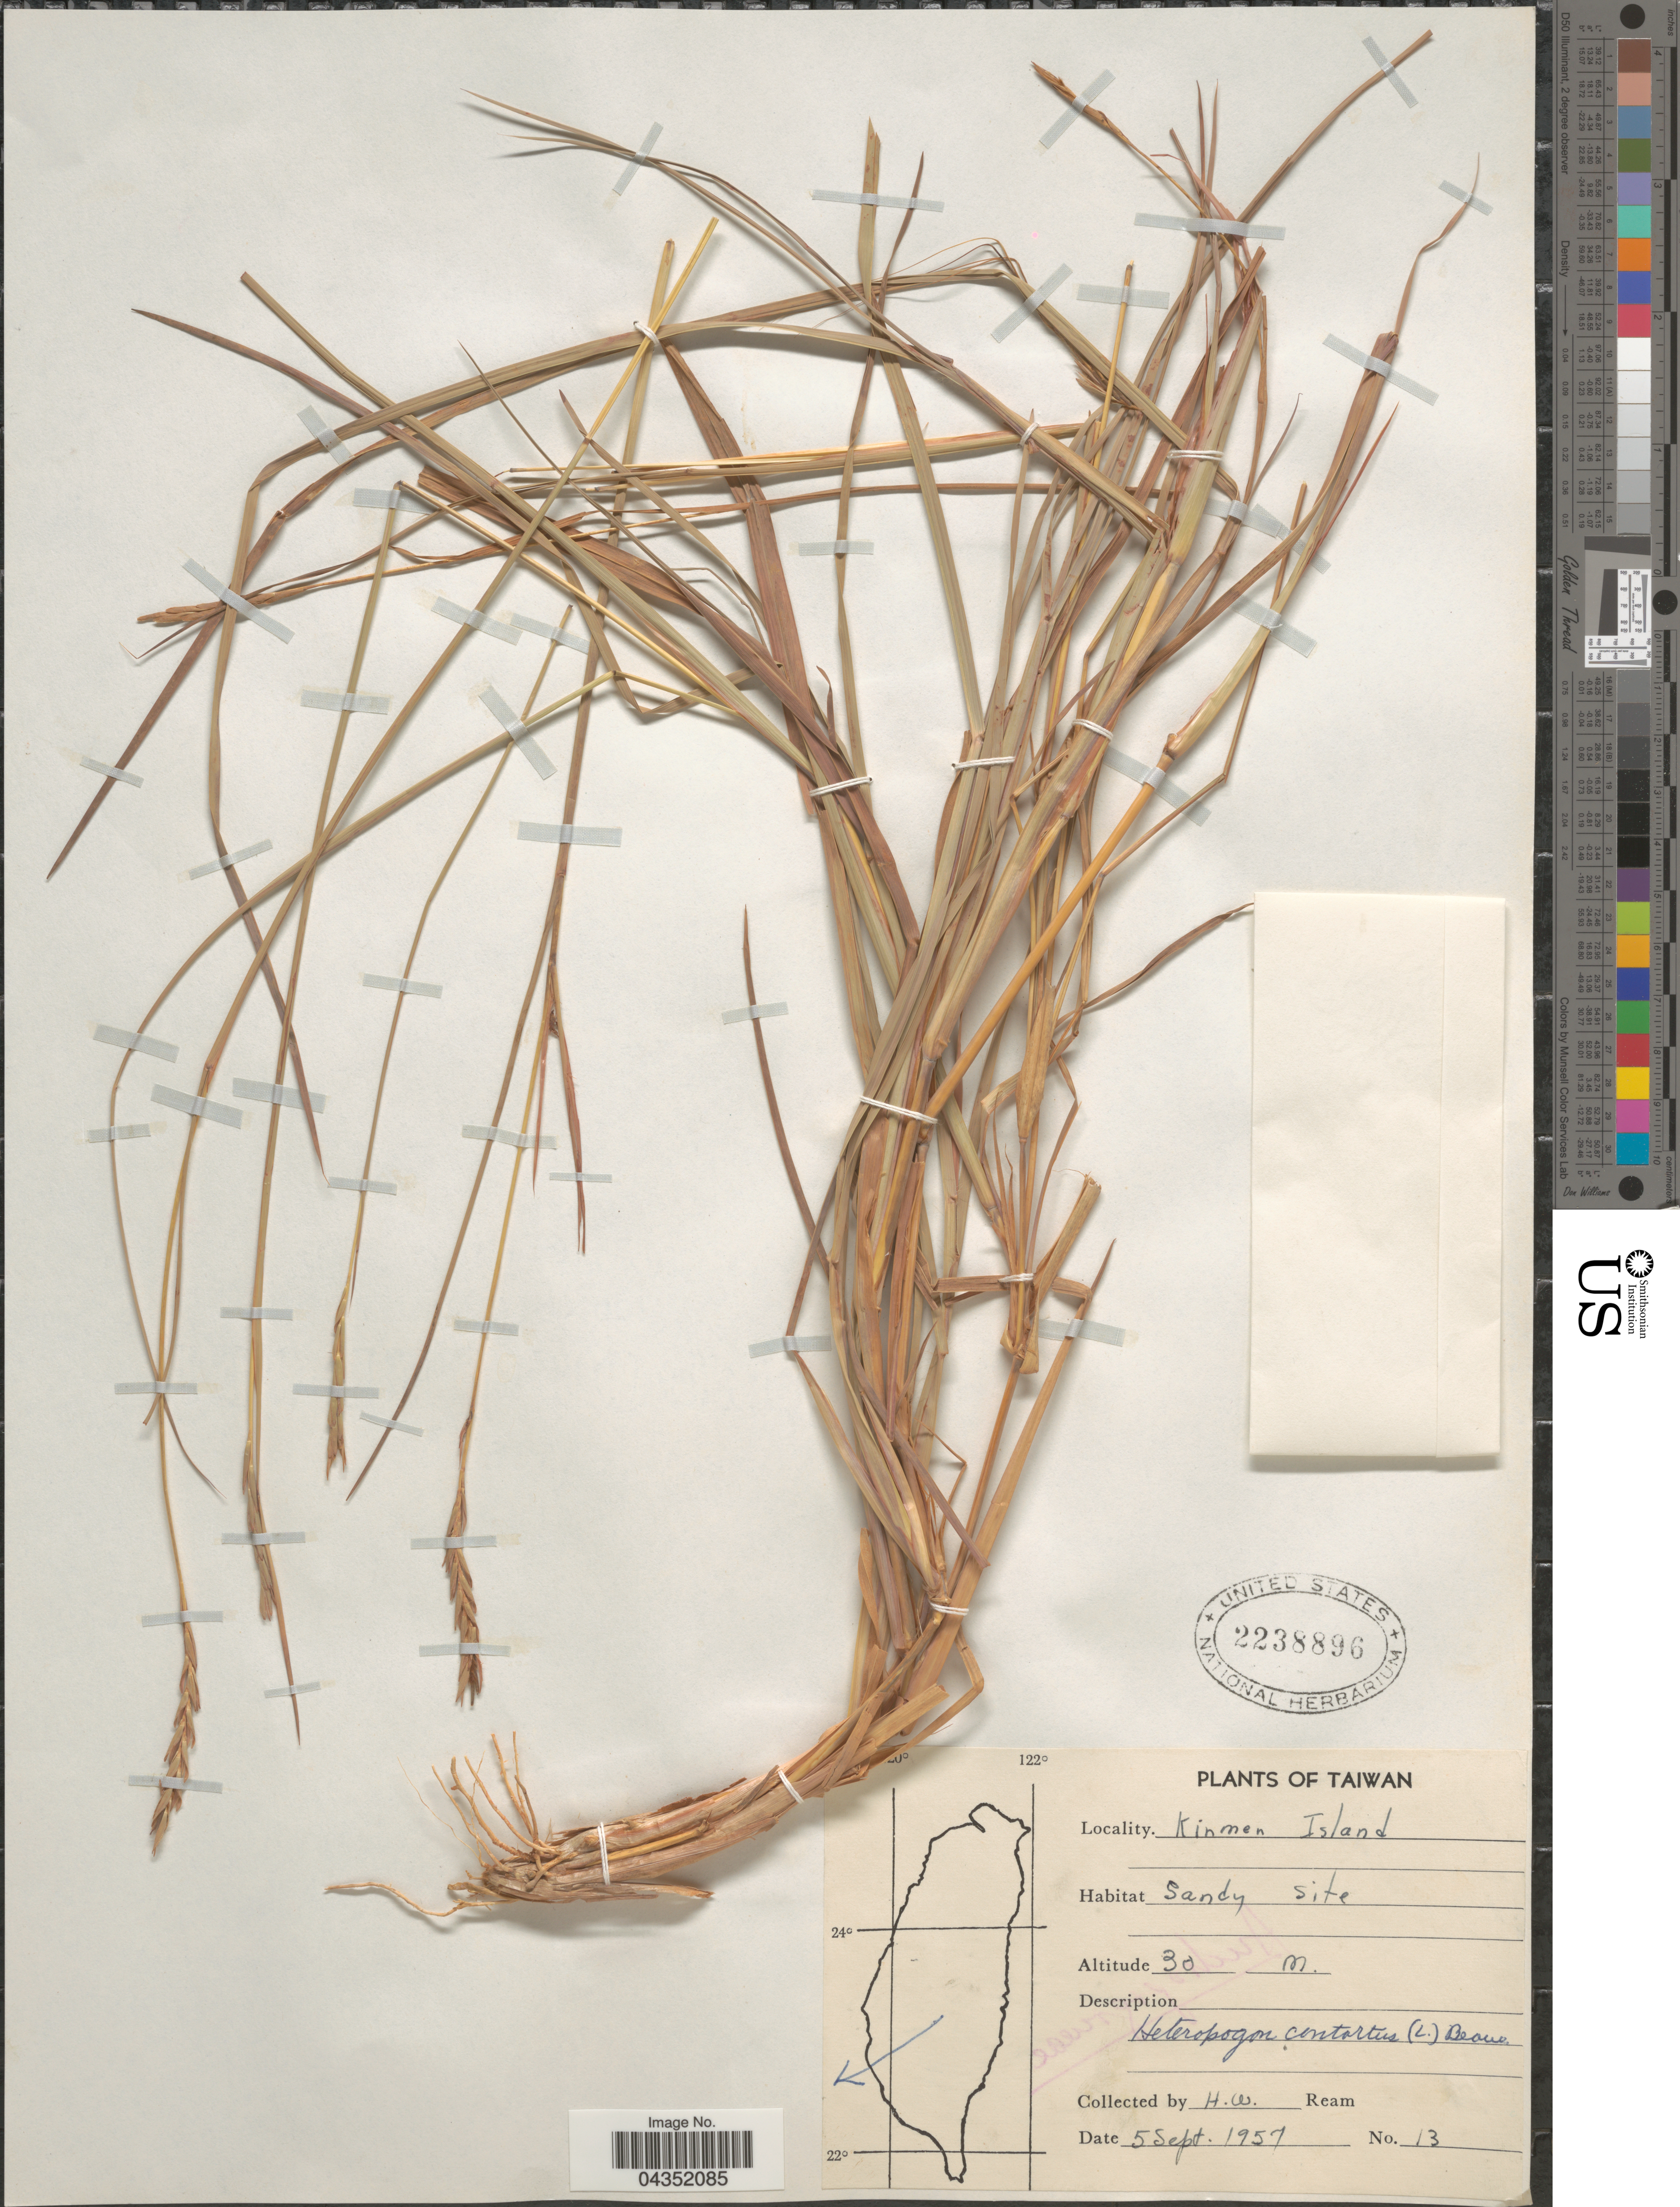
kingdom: Plantae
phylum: Tracheophyta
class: Liliopsida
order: Poales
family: Poaceae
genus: Heteropogon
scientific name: Heteropogon contortus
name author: (L.) P. Beauv. ex Roem. & Schult.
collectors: H. W.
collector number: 13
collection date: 1957-09-05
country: Taiwan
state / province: Kinmen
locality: Kinmen Island.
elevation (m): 30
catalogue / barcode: US 2238896